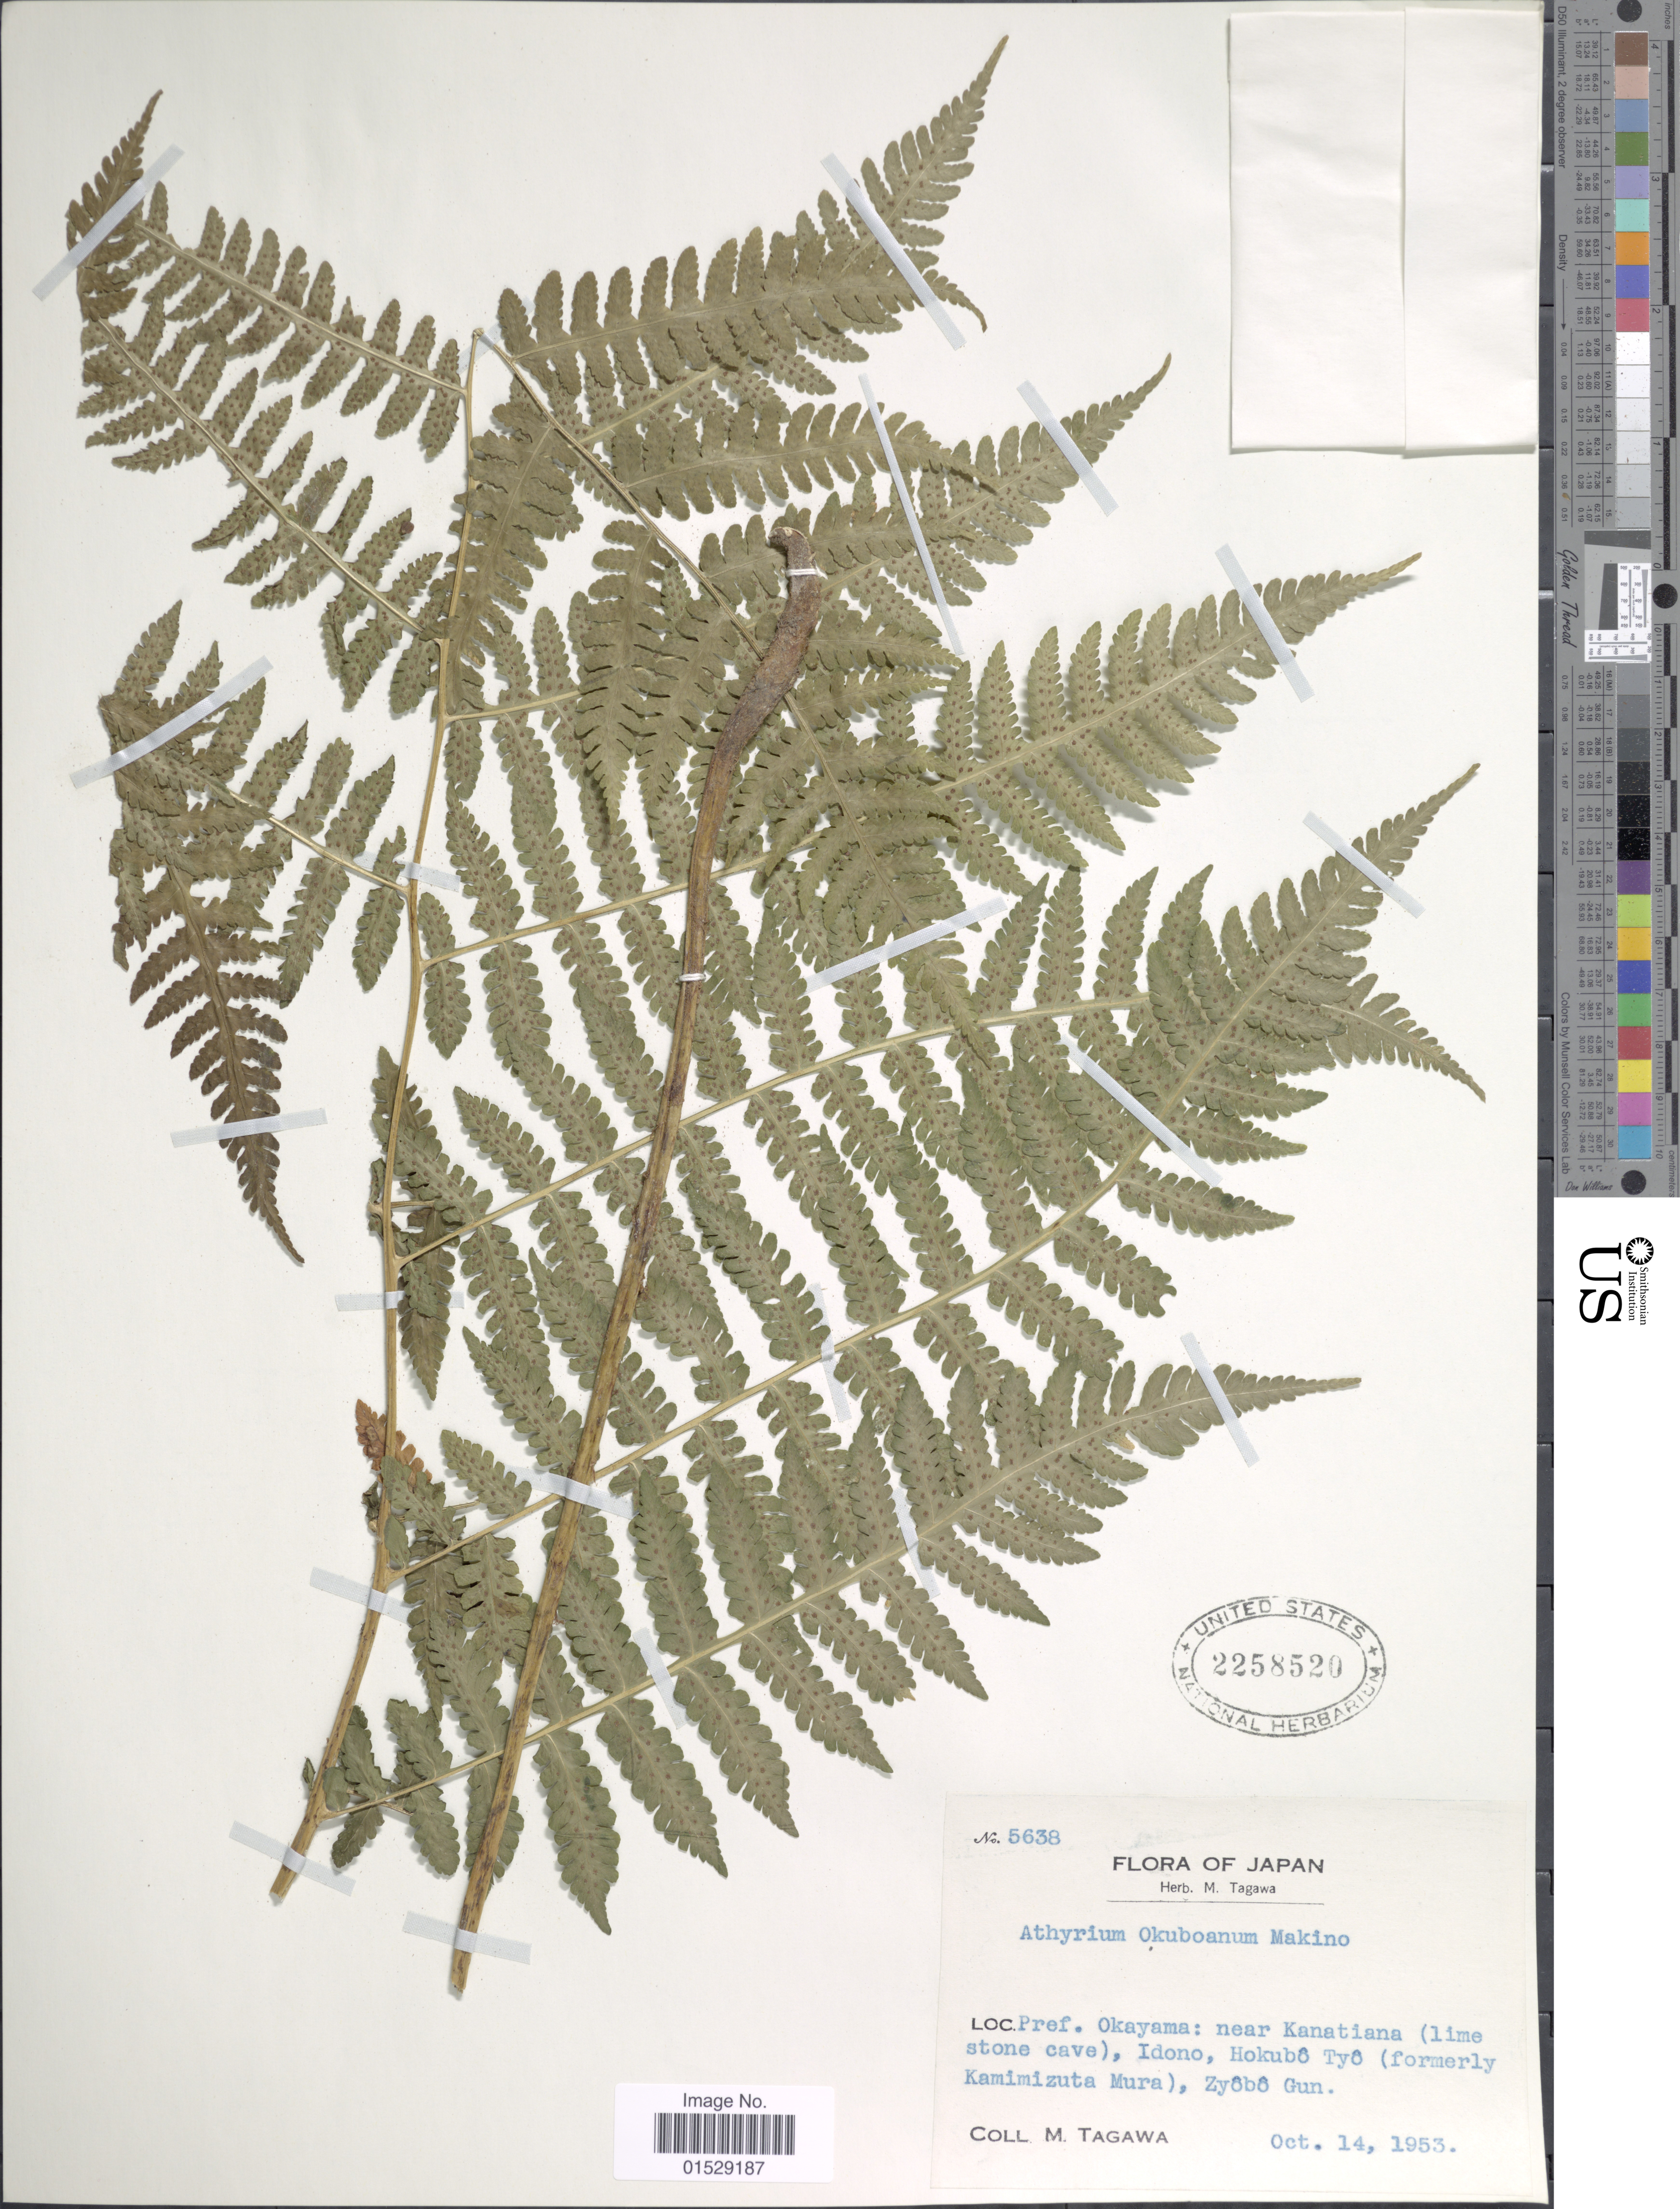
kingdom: Plantae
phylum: Tracheophyta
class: Polypodiopsida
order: Polypodiales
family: Athyriaceae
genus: Deparia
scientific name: Deparia okuboana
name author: (Makino) M. Kato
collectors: M. Tagawa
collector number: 5638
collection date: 1953-10-14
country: Japan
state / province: Okayama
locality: Pref. Okayama: near Kanatiana (limestone cave), Idono, Hokubo Tyo (formerly Kamimizuta Miura), Zyobo Gun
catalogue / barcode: US 2258520